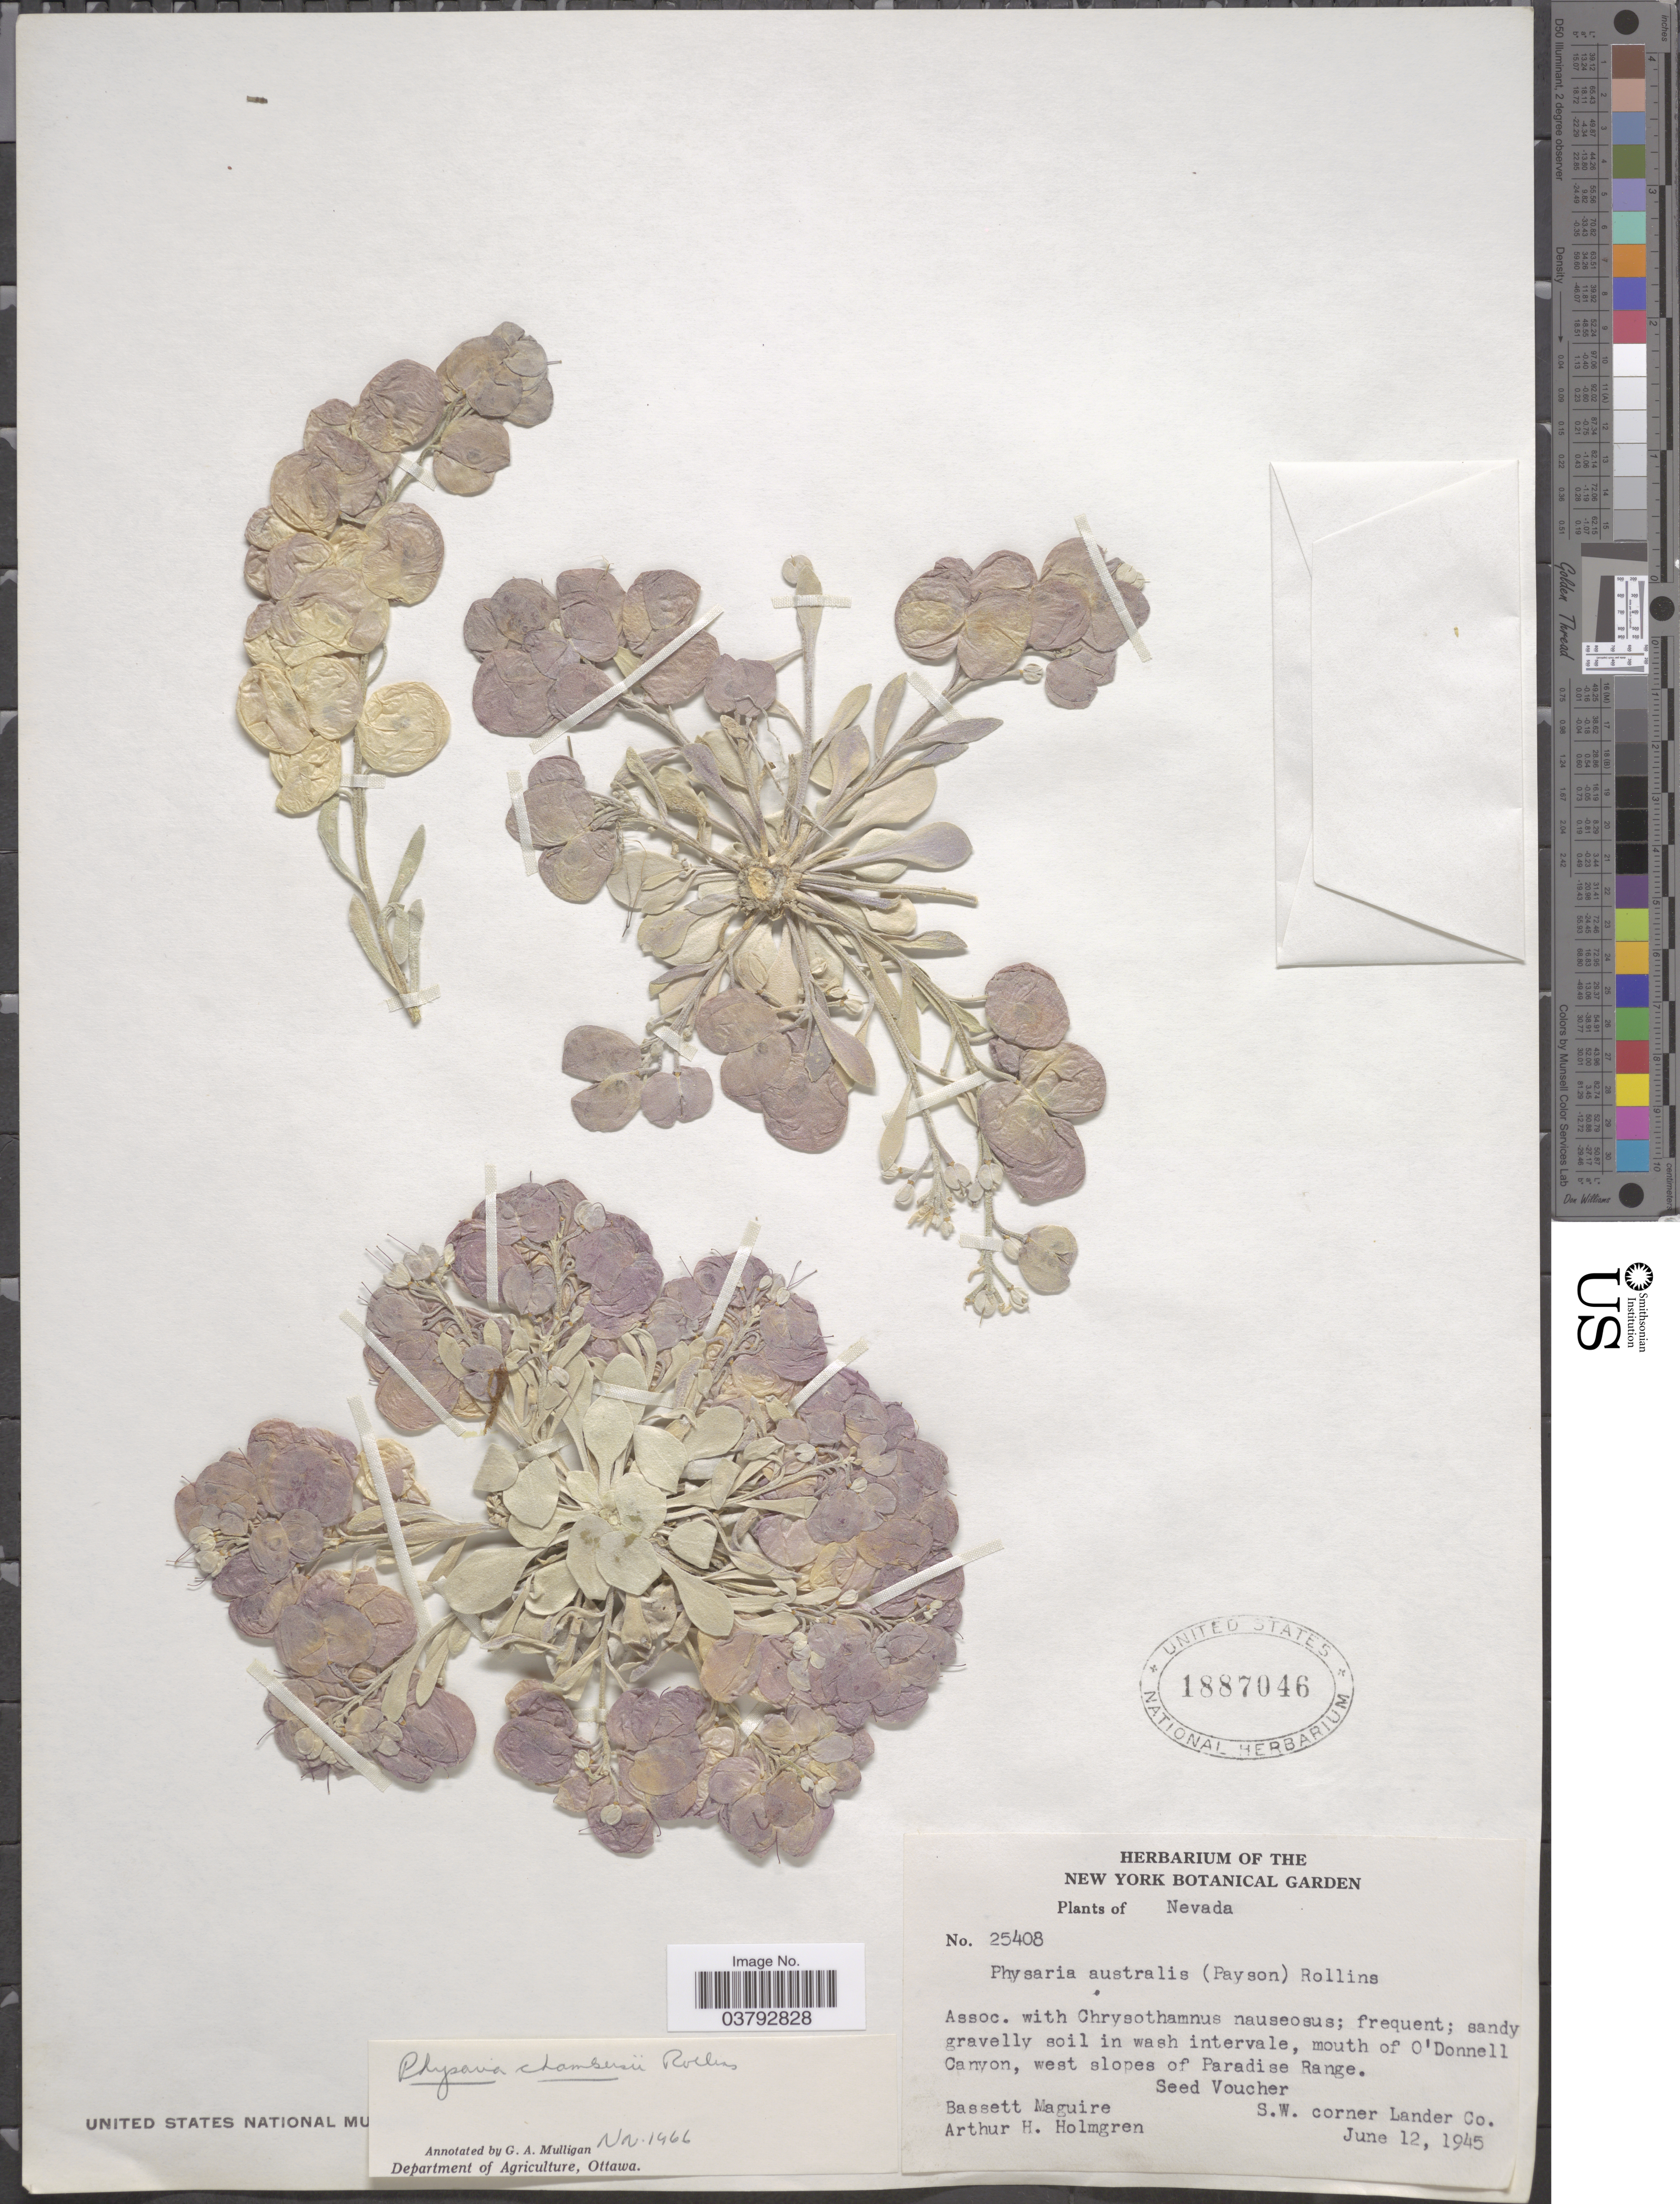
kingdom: Plantae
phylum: Tracheophyta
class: Magnoliopsida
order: Brassicales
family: Brassicaceae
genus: Physaria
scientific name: Physaria chambersii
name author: Rollins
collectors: B. Maguire & A. H. Holmgren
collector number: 25408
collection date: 1945-06-12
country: United States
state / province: Nevada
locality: Mouth of O'Donnell Canyon, west slopes of Paradise Range. S.W. corner Lander Co.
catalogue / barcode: US 1887046